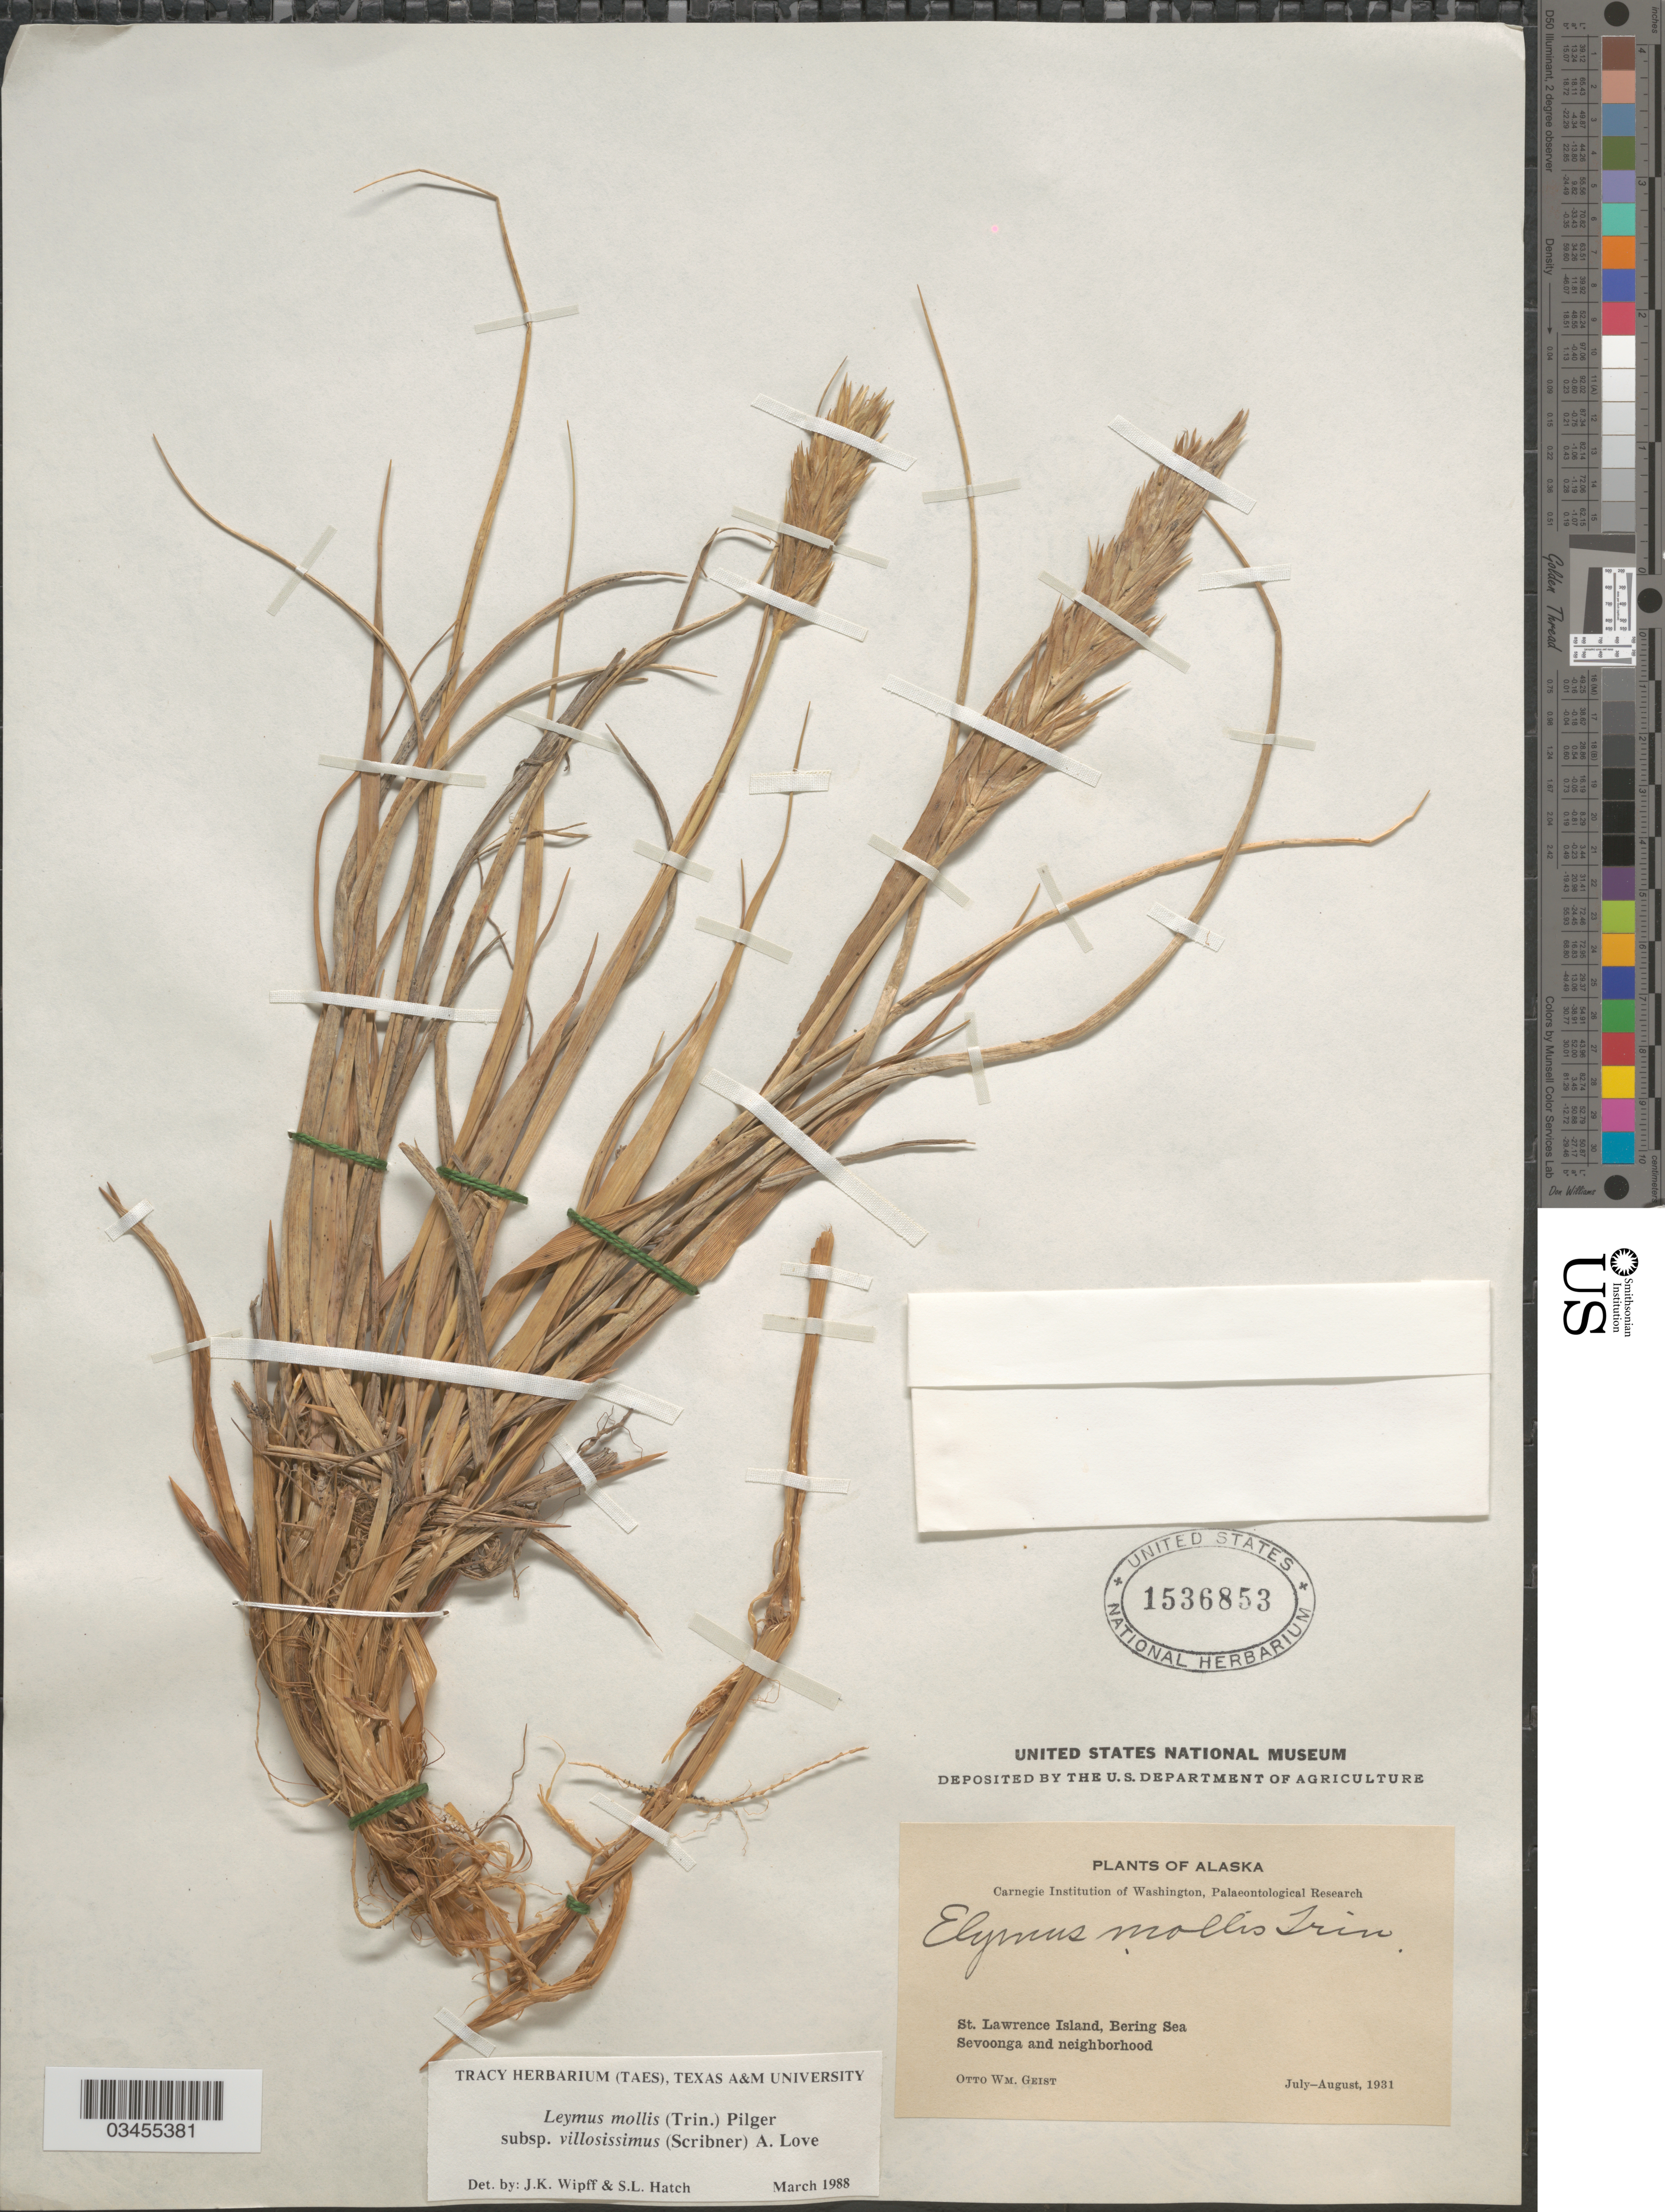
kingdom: Plantae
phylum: Tracheophyta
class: Liliopsida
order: Poales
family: Poaceae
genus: Leymus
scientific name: Leymus mollis subsp. villosissimus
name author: (Scribn.) Á. Löve & D. Löve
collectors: O. Geist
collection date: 1931-07/1931-08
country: United States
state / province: Alaska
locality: St. Lawrence Island, Bering Sea. Sevoonga and neighborhood.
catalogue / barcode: US 1536853